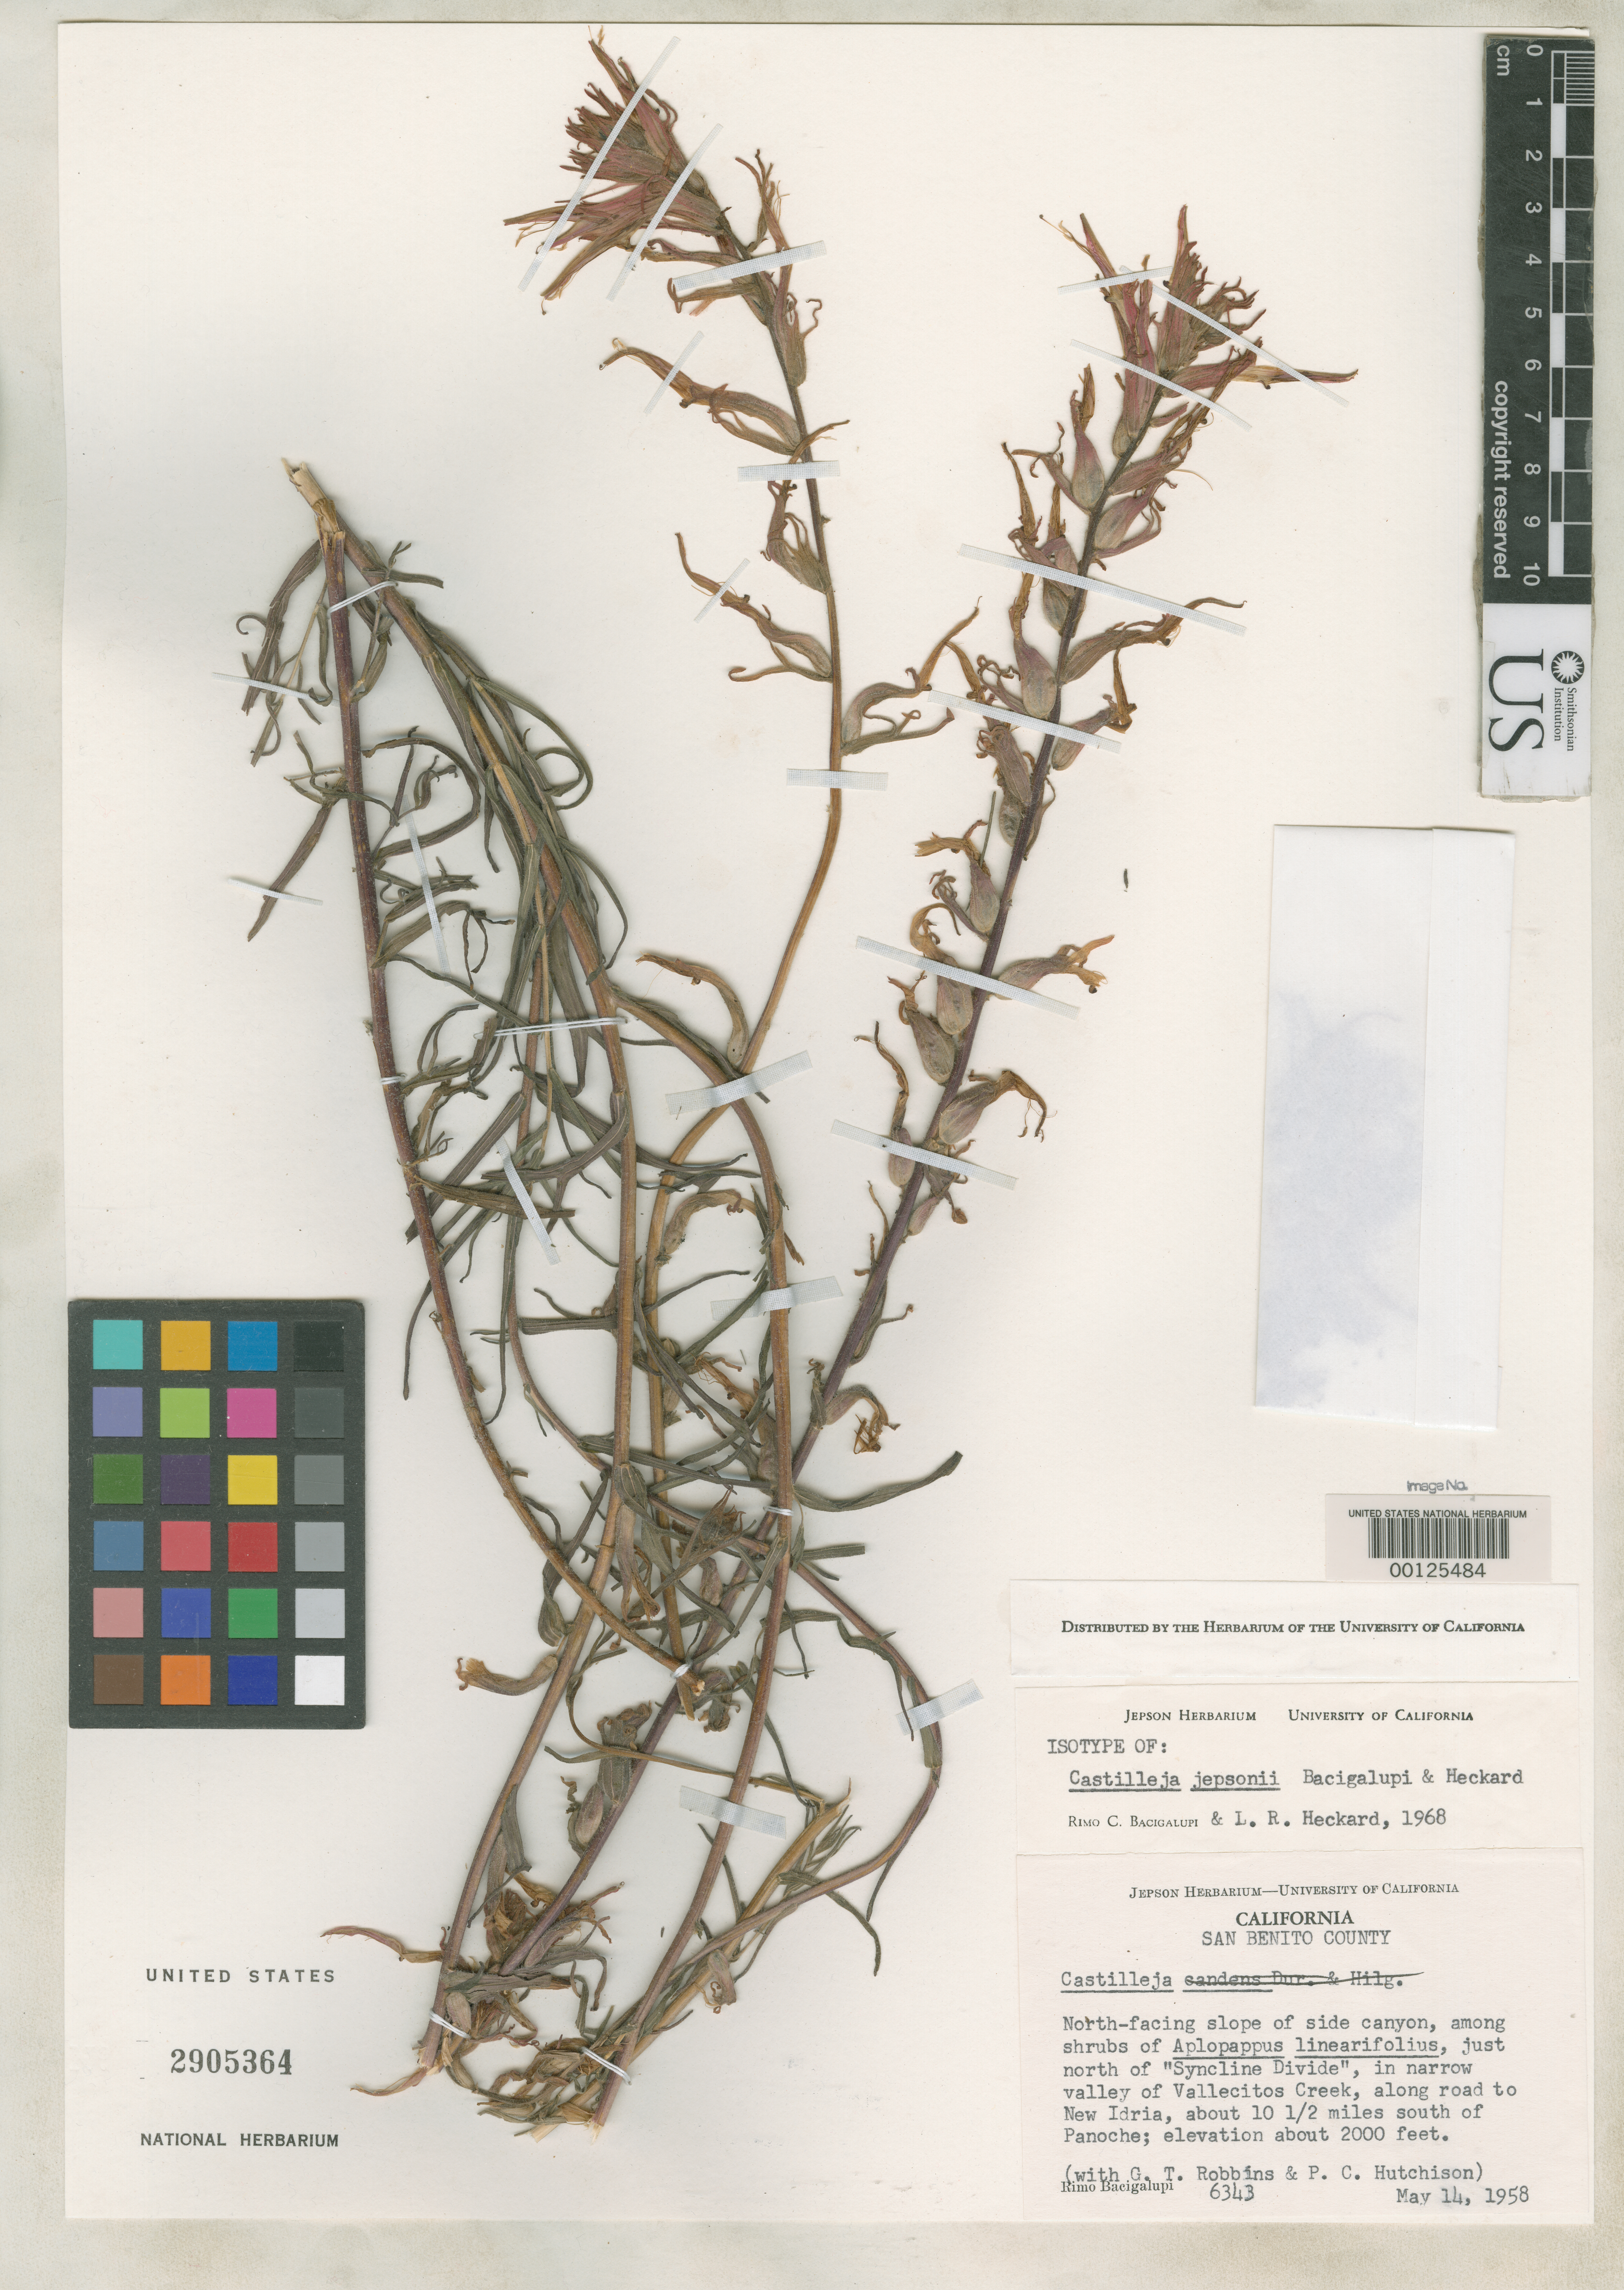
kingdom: Plantae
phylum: Tracheophyta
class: Magnoliopsida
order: Lamiales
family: Orobanchaceae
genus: Castilleja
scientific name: Castilleja jepsonii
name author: Bacig. & Heckard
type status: Isotype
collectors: R. Bacigalupi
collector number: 6343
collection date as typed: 14 May 1958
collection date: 1958-05-14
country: United States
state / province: California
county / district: San Benito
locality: Vallecitos Greek Valley south of Panoche; alt. 2000 ft.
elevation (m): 610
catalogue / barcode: US 2905364